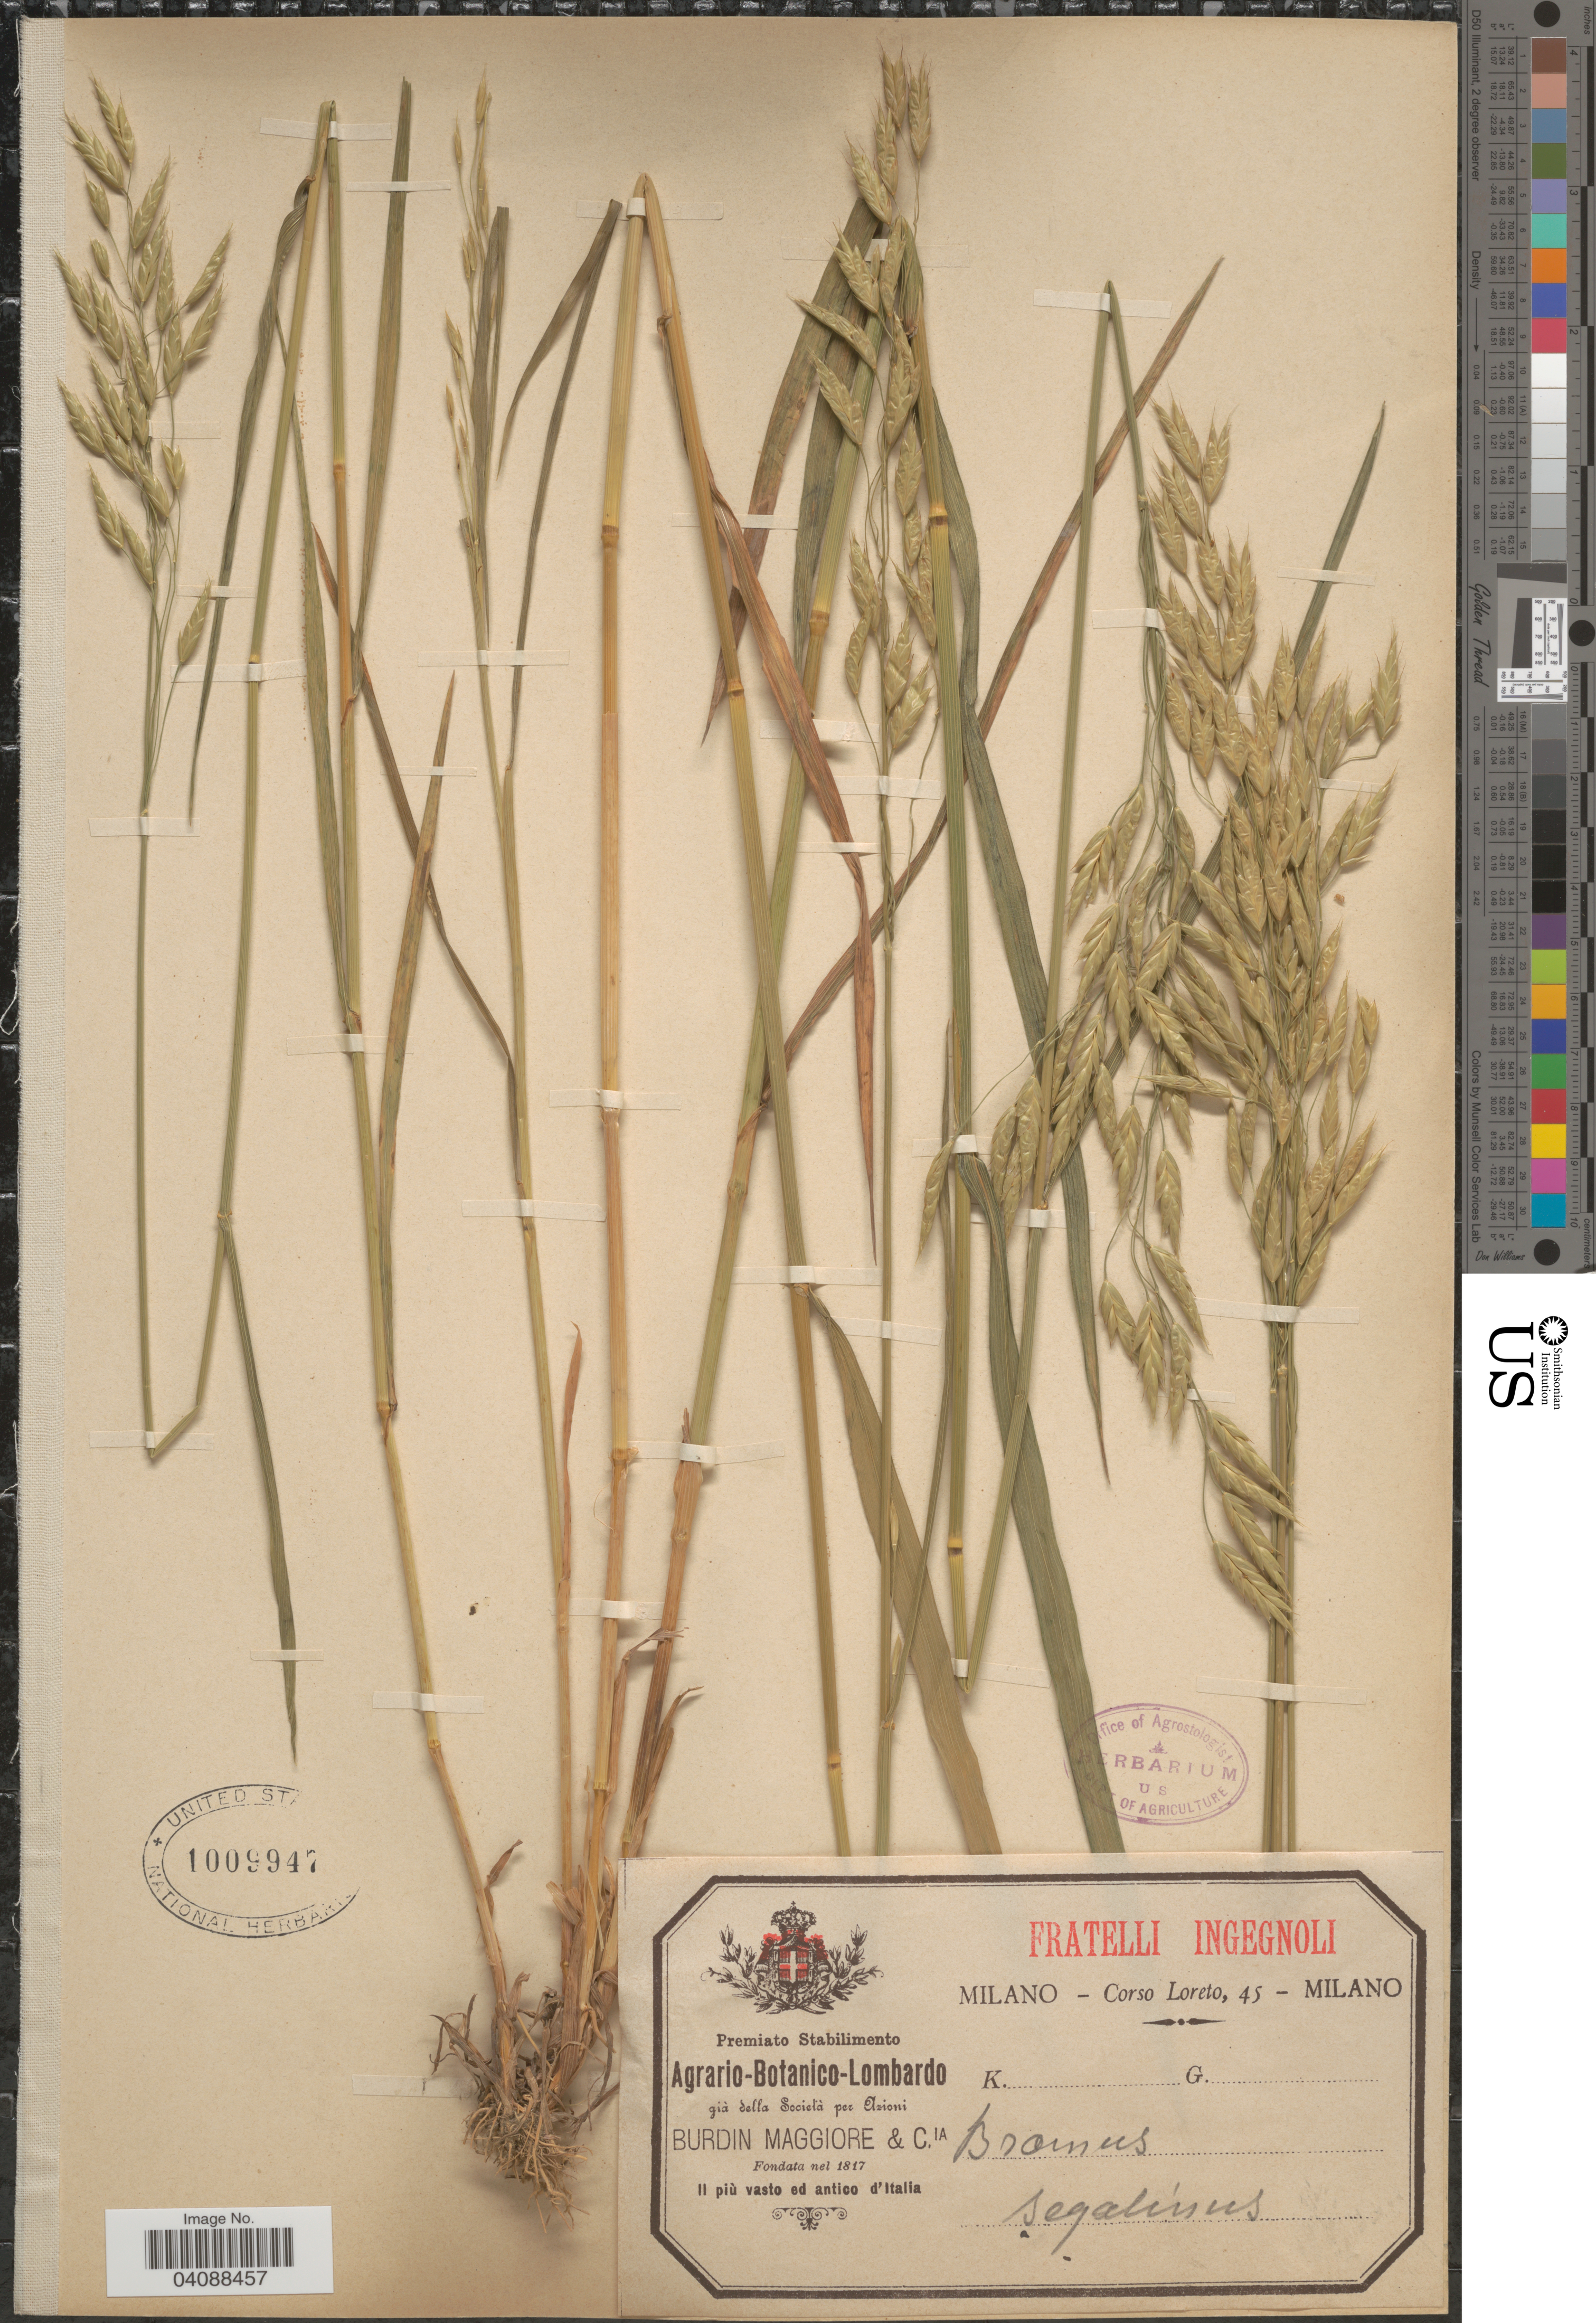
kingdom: Plantae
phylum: Tracheophyta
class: Liliopsida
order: Poales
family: Poaceae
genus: Bromus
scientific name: Bromus secalinus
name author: L.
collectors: Loreto, C.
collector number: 45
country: Italy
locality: Il più vasto ed antico d'Italia.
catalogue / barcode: US 1009947